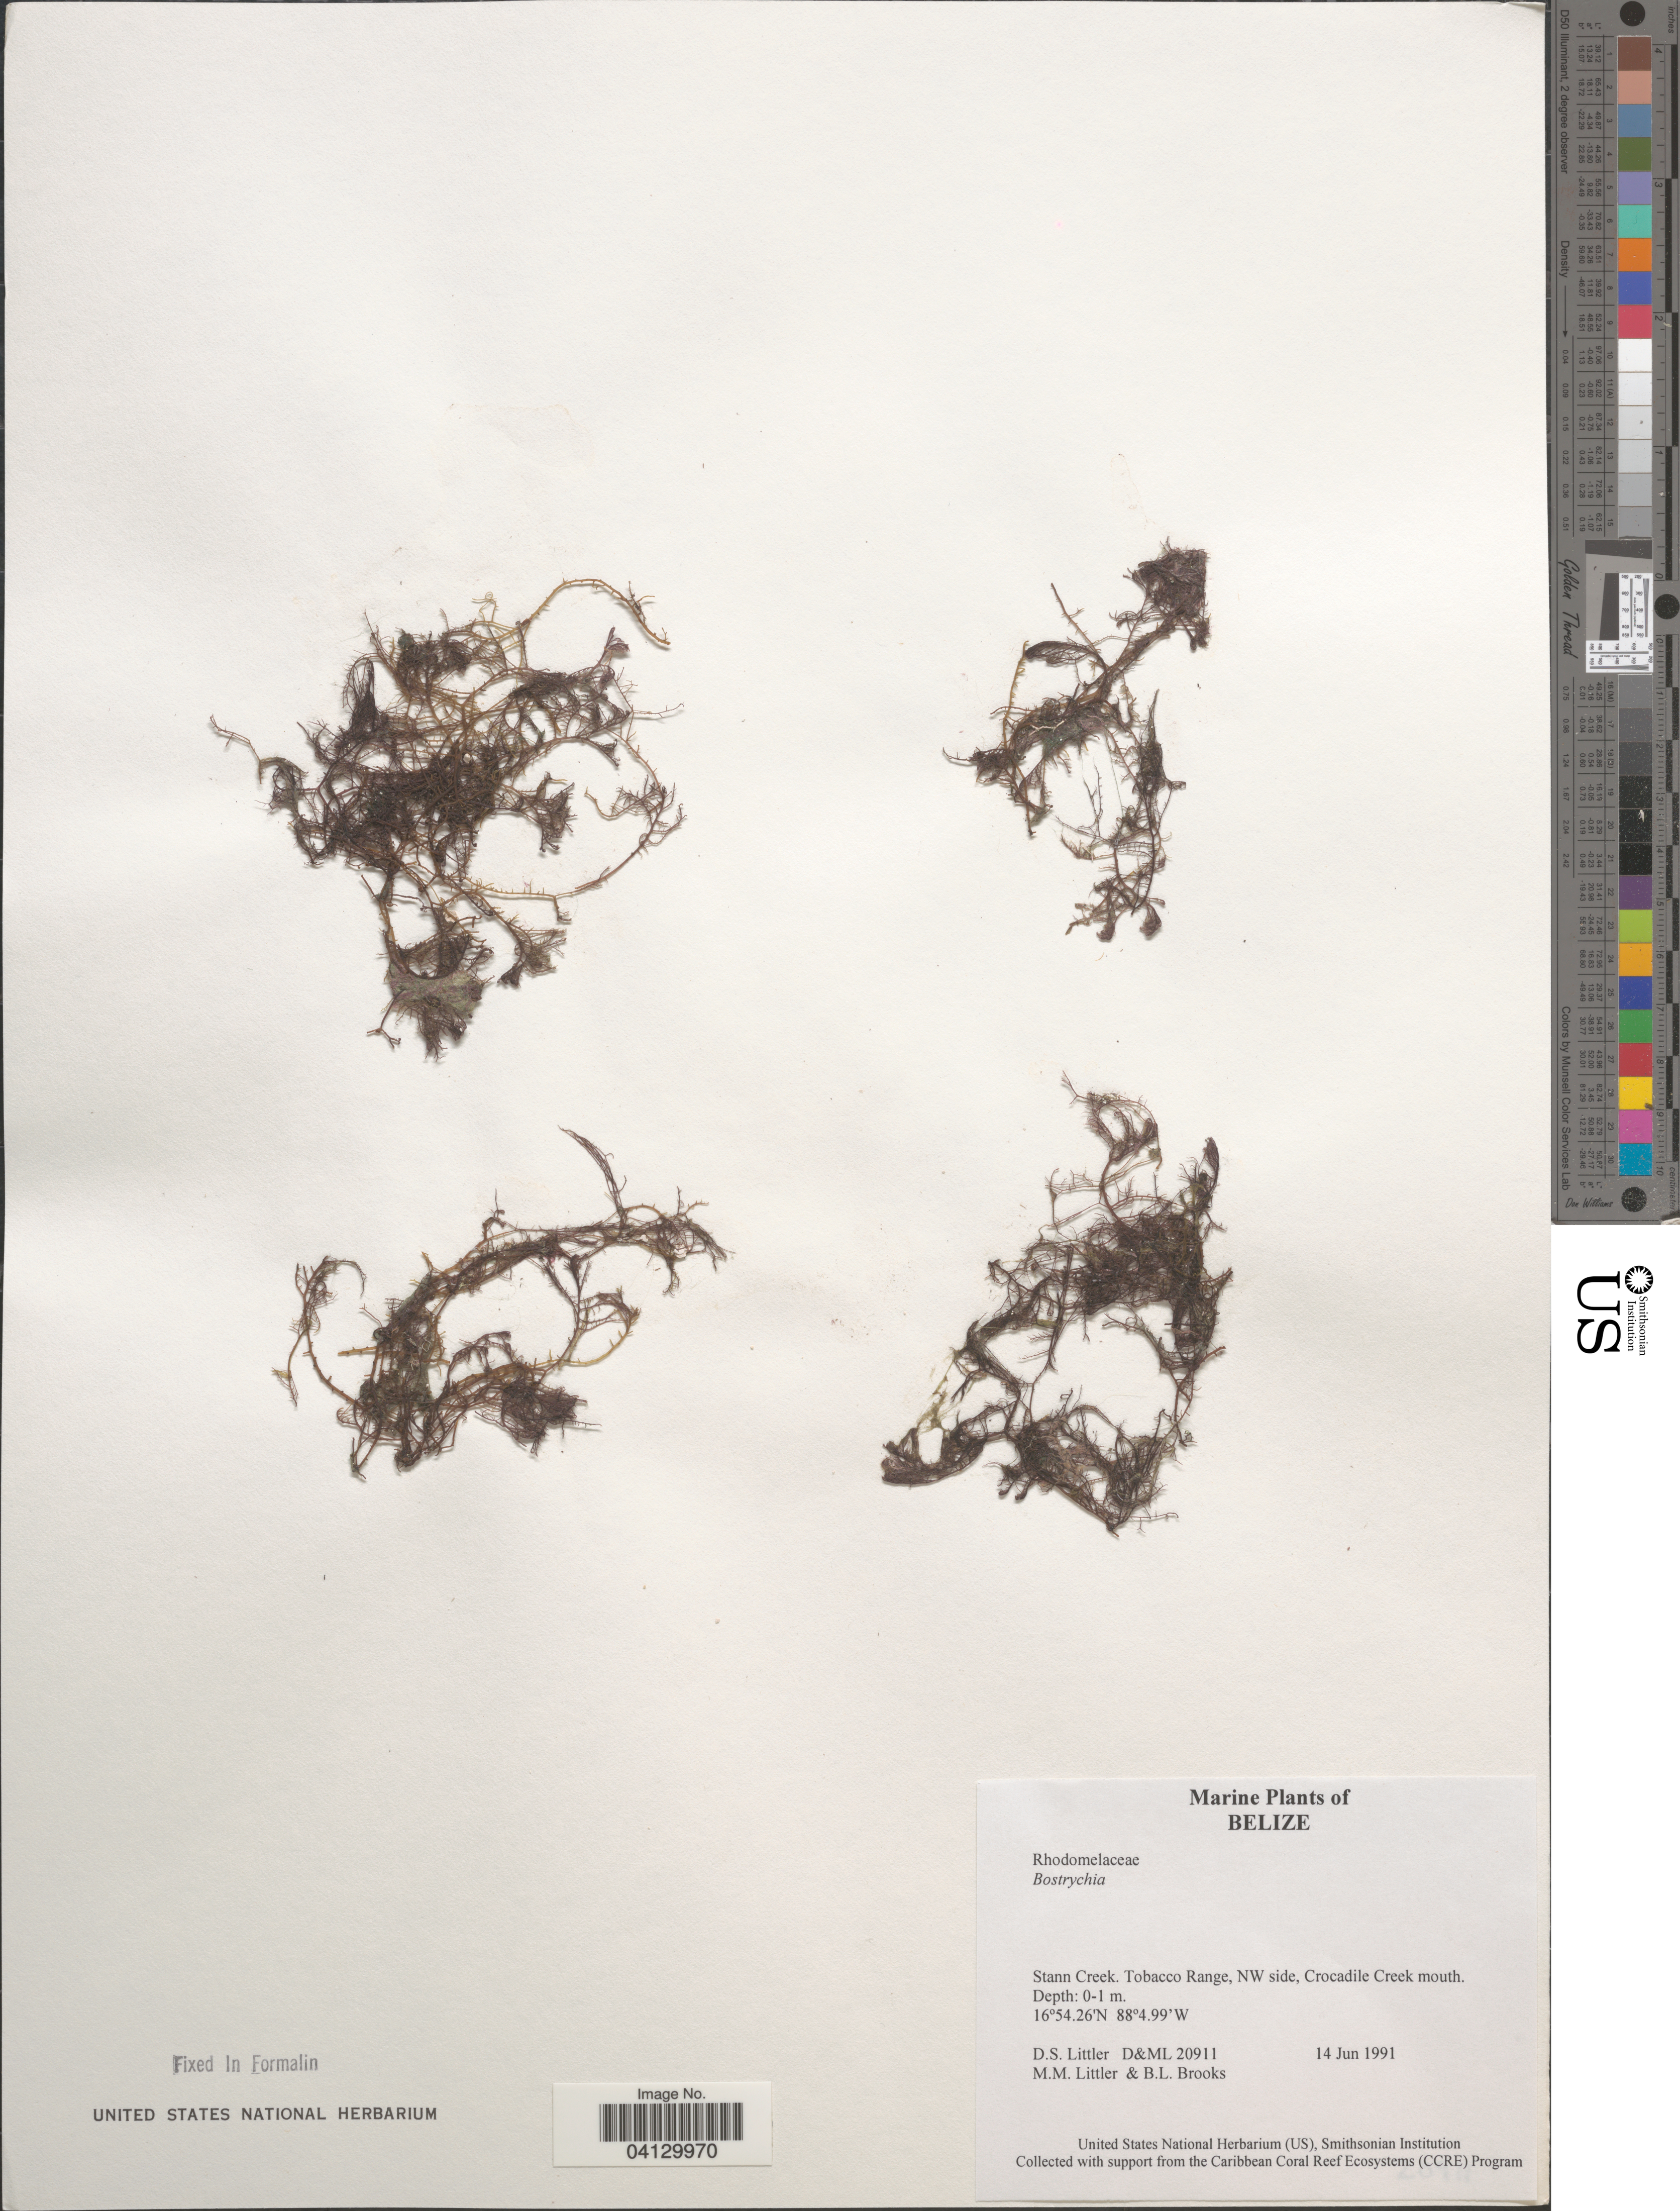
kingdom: Plantae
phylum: Rhodophyta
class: Florideophyceae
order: Ceramiales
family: Rhodomelaceae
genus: Bostrychia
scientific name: Bostrychia sp.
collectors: D. S. Littler & B. Brooks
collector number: D&ML20911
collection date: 1991-06-14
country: Belize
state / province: Stann Creek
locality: Tobacco Range, NW side, Crocadile Creek mouth.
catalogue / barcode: US 328834